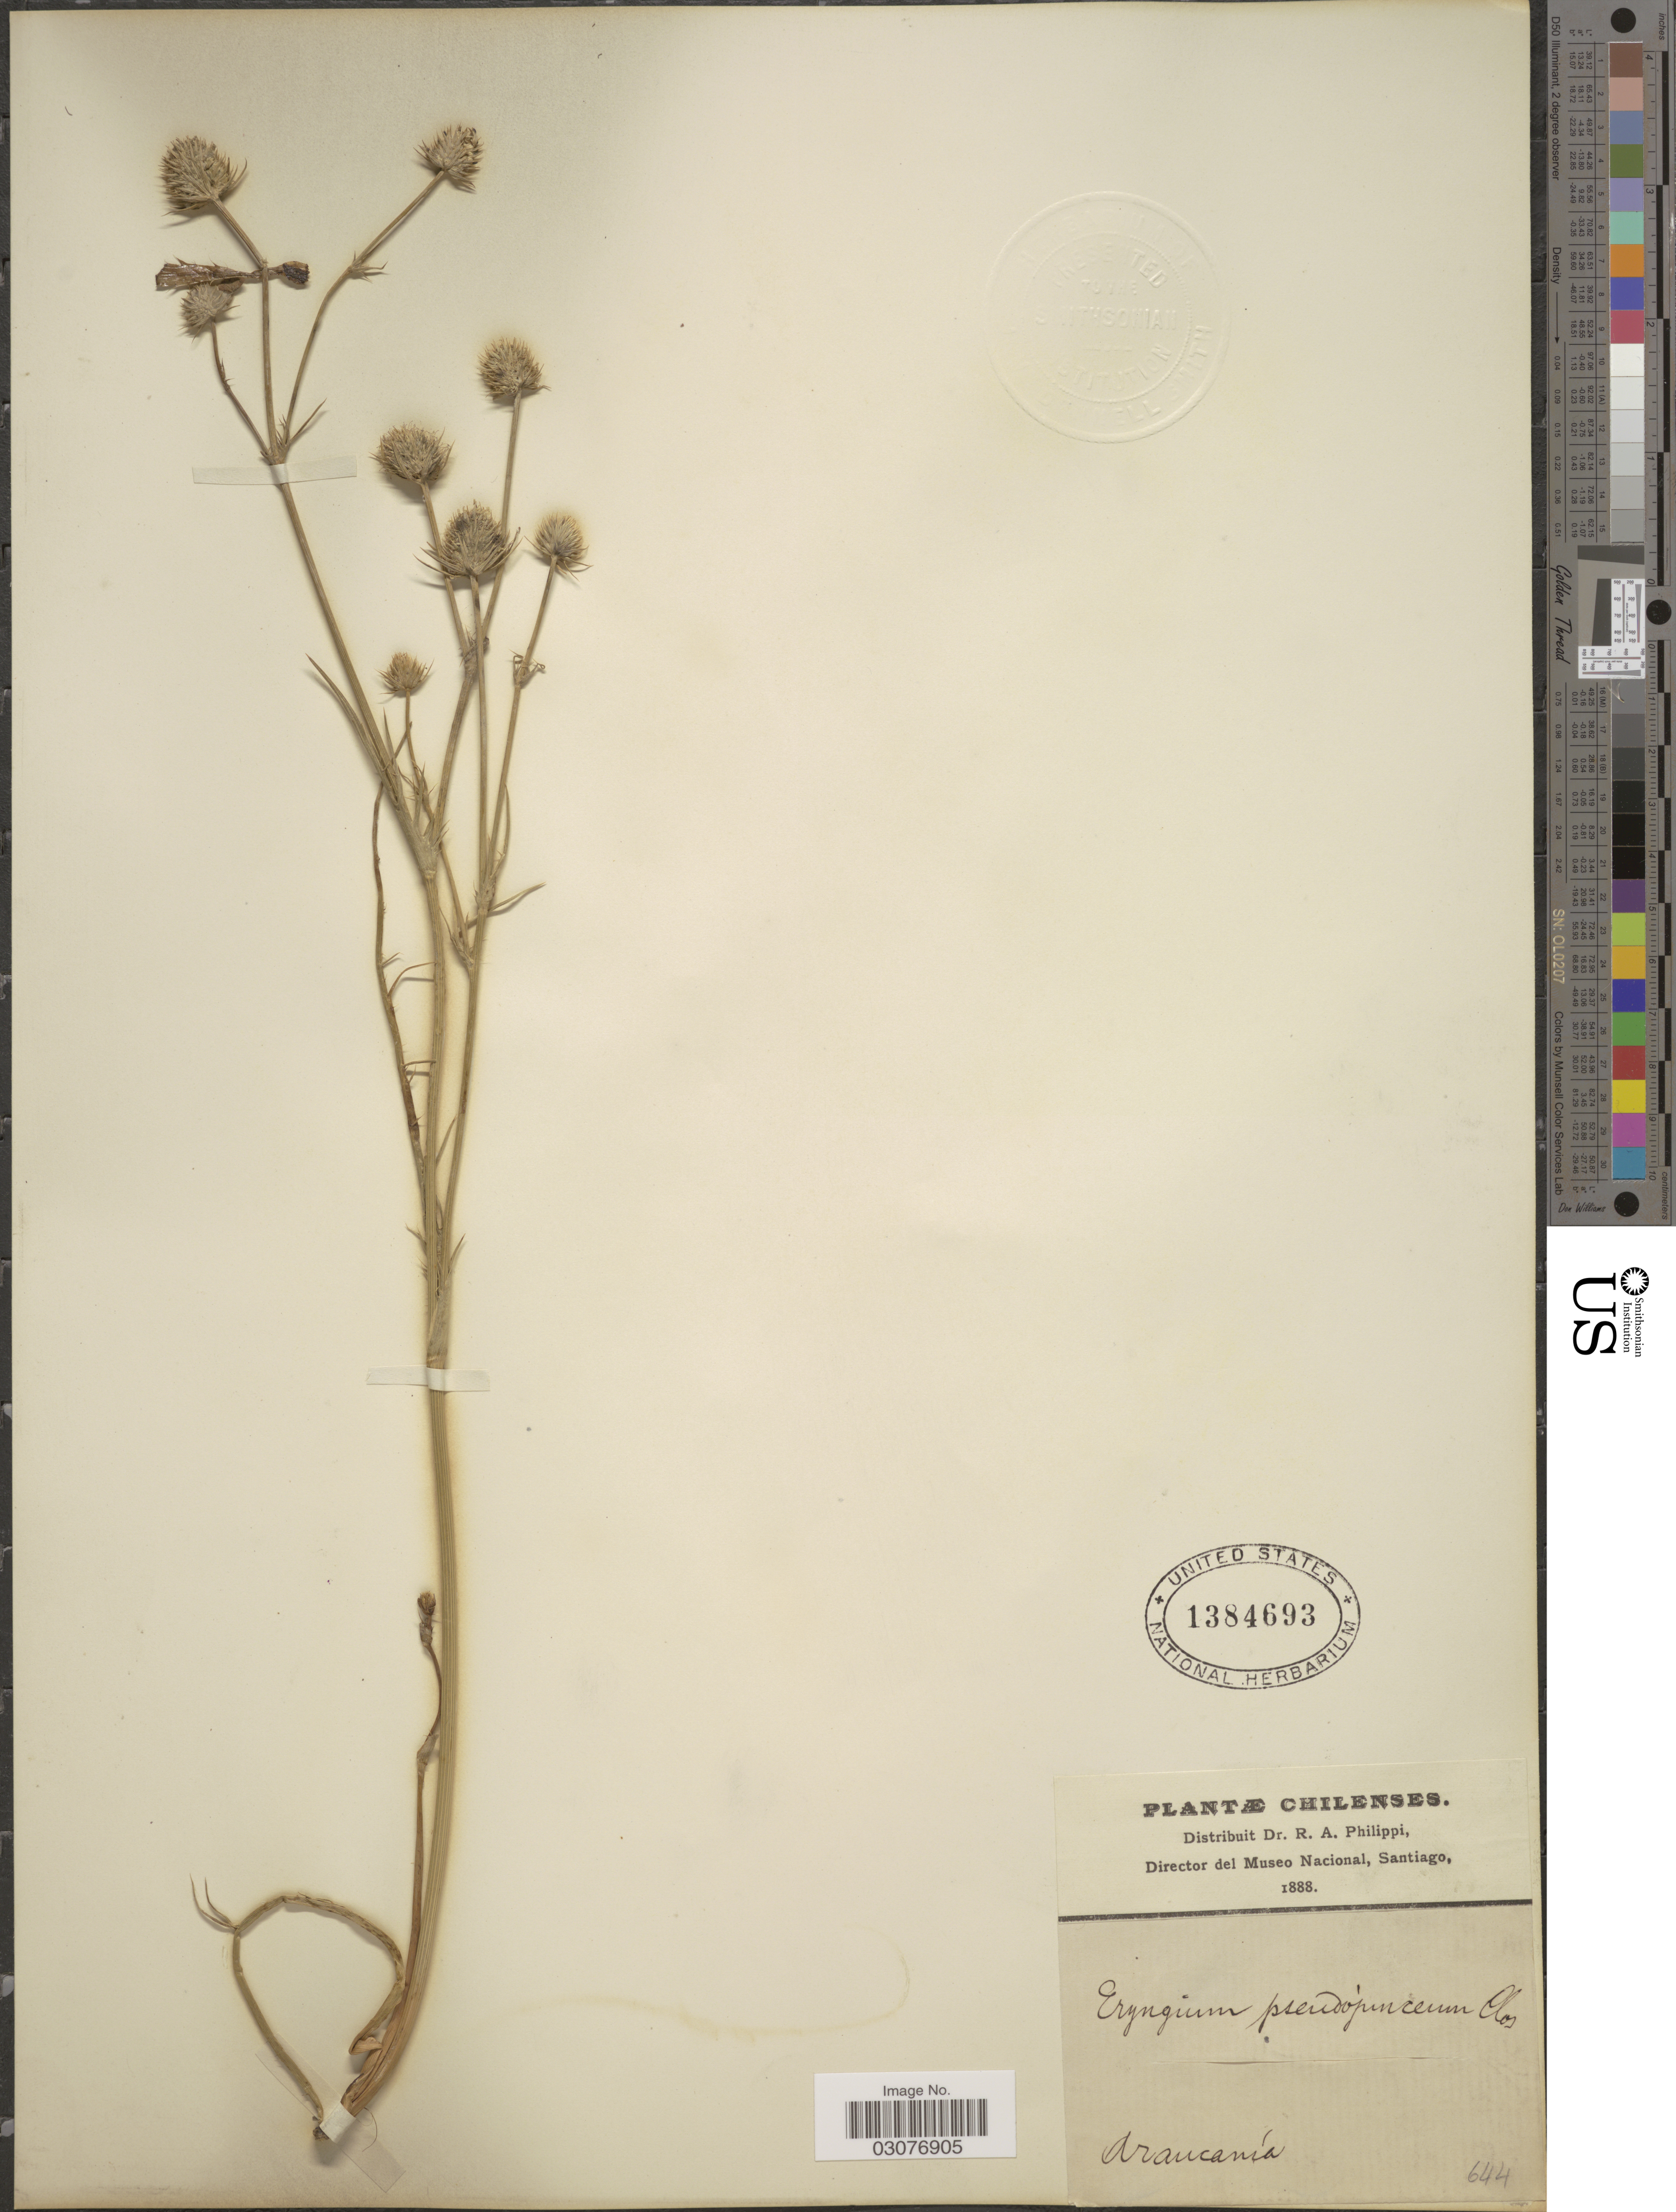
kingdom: Plantae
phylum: Tracheophyta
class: Magnoliopsida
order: Apiales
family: Apiaceae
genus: Eryngium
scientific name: Eryngium pseudojunceum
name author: Clos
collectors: ex. herb. R.A. Philippi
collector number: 644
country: Chile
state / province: Araucanía (IX)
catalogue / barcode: US 1384693